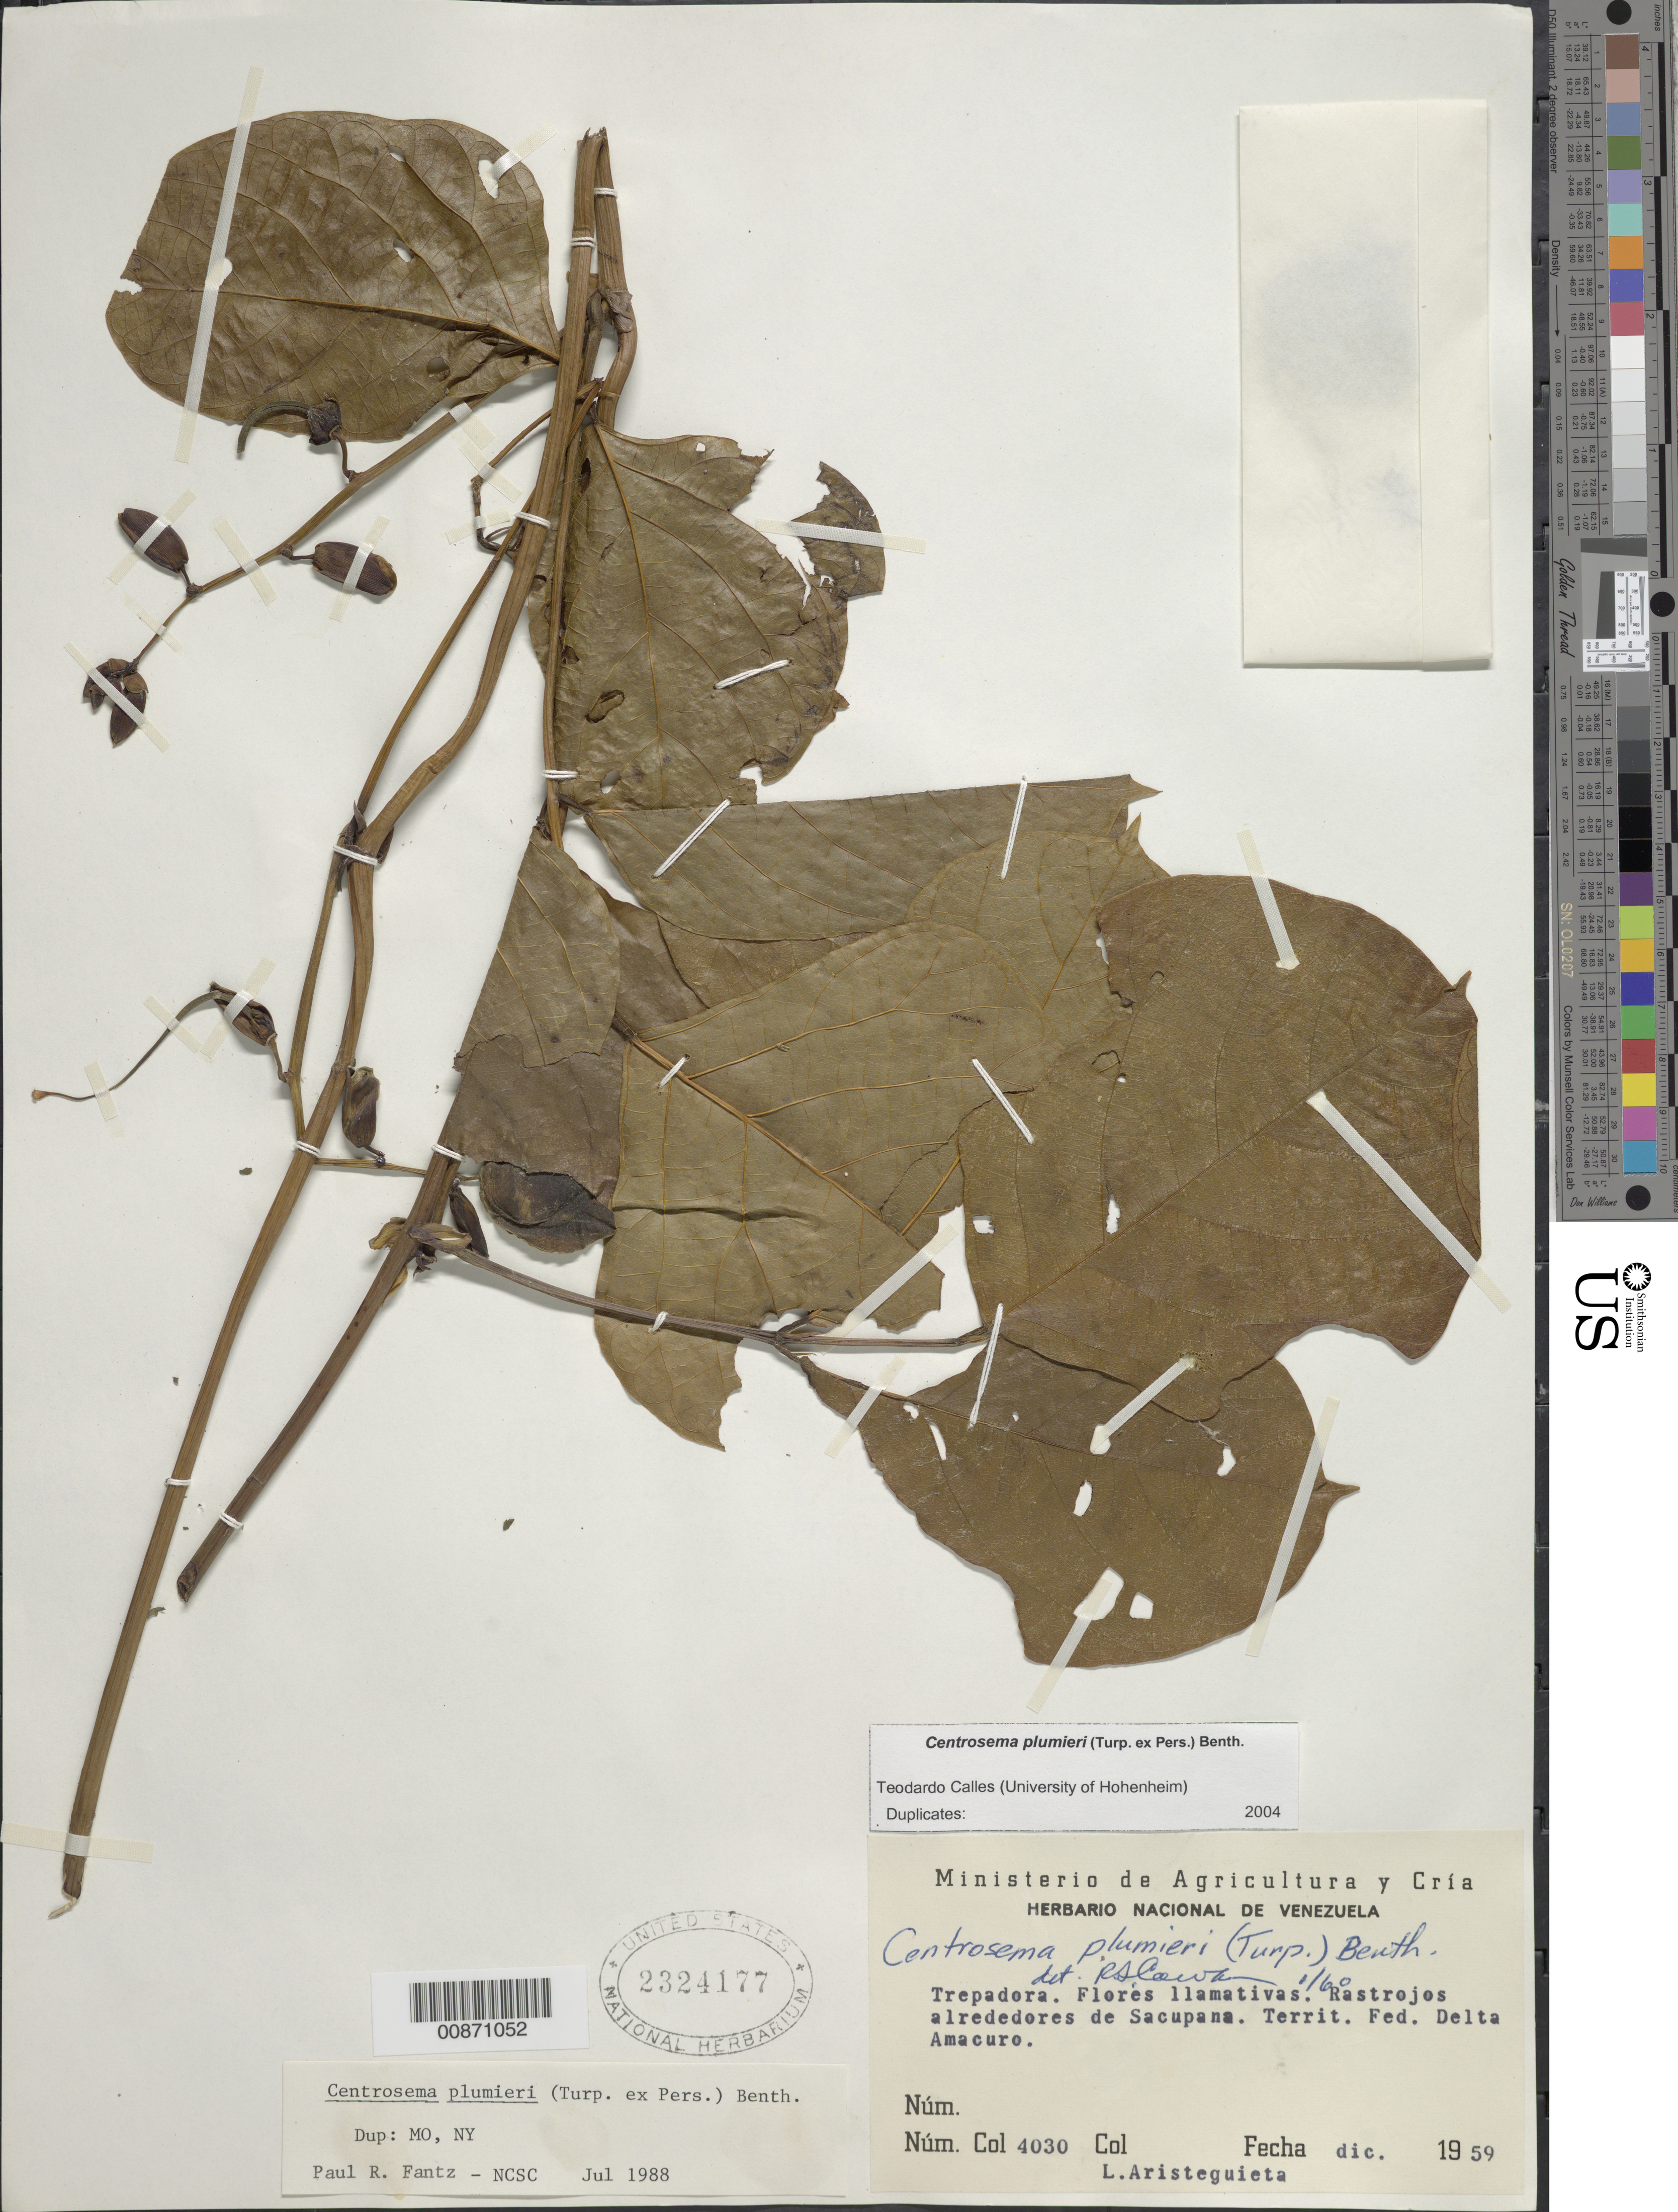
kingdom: Plantae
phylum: Tracheophyta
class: Magnoliopsida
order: Fabales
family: Fabaceae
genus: Centrosema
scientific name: Centrosema plumieri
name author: (Turpin ex Pers.) Benth.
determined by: Calles, T.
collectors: L. Aristeguieta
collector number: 4030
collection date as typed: Dec-59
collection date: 1959-12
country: Venezuela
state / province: Delta Amacuro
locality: Sacupana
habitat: Rastrojos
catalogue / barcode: US 2324177